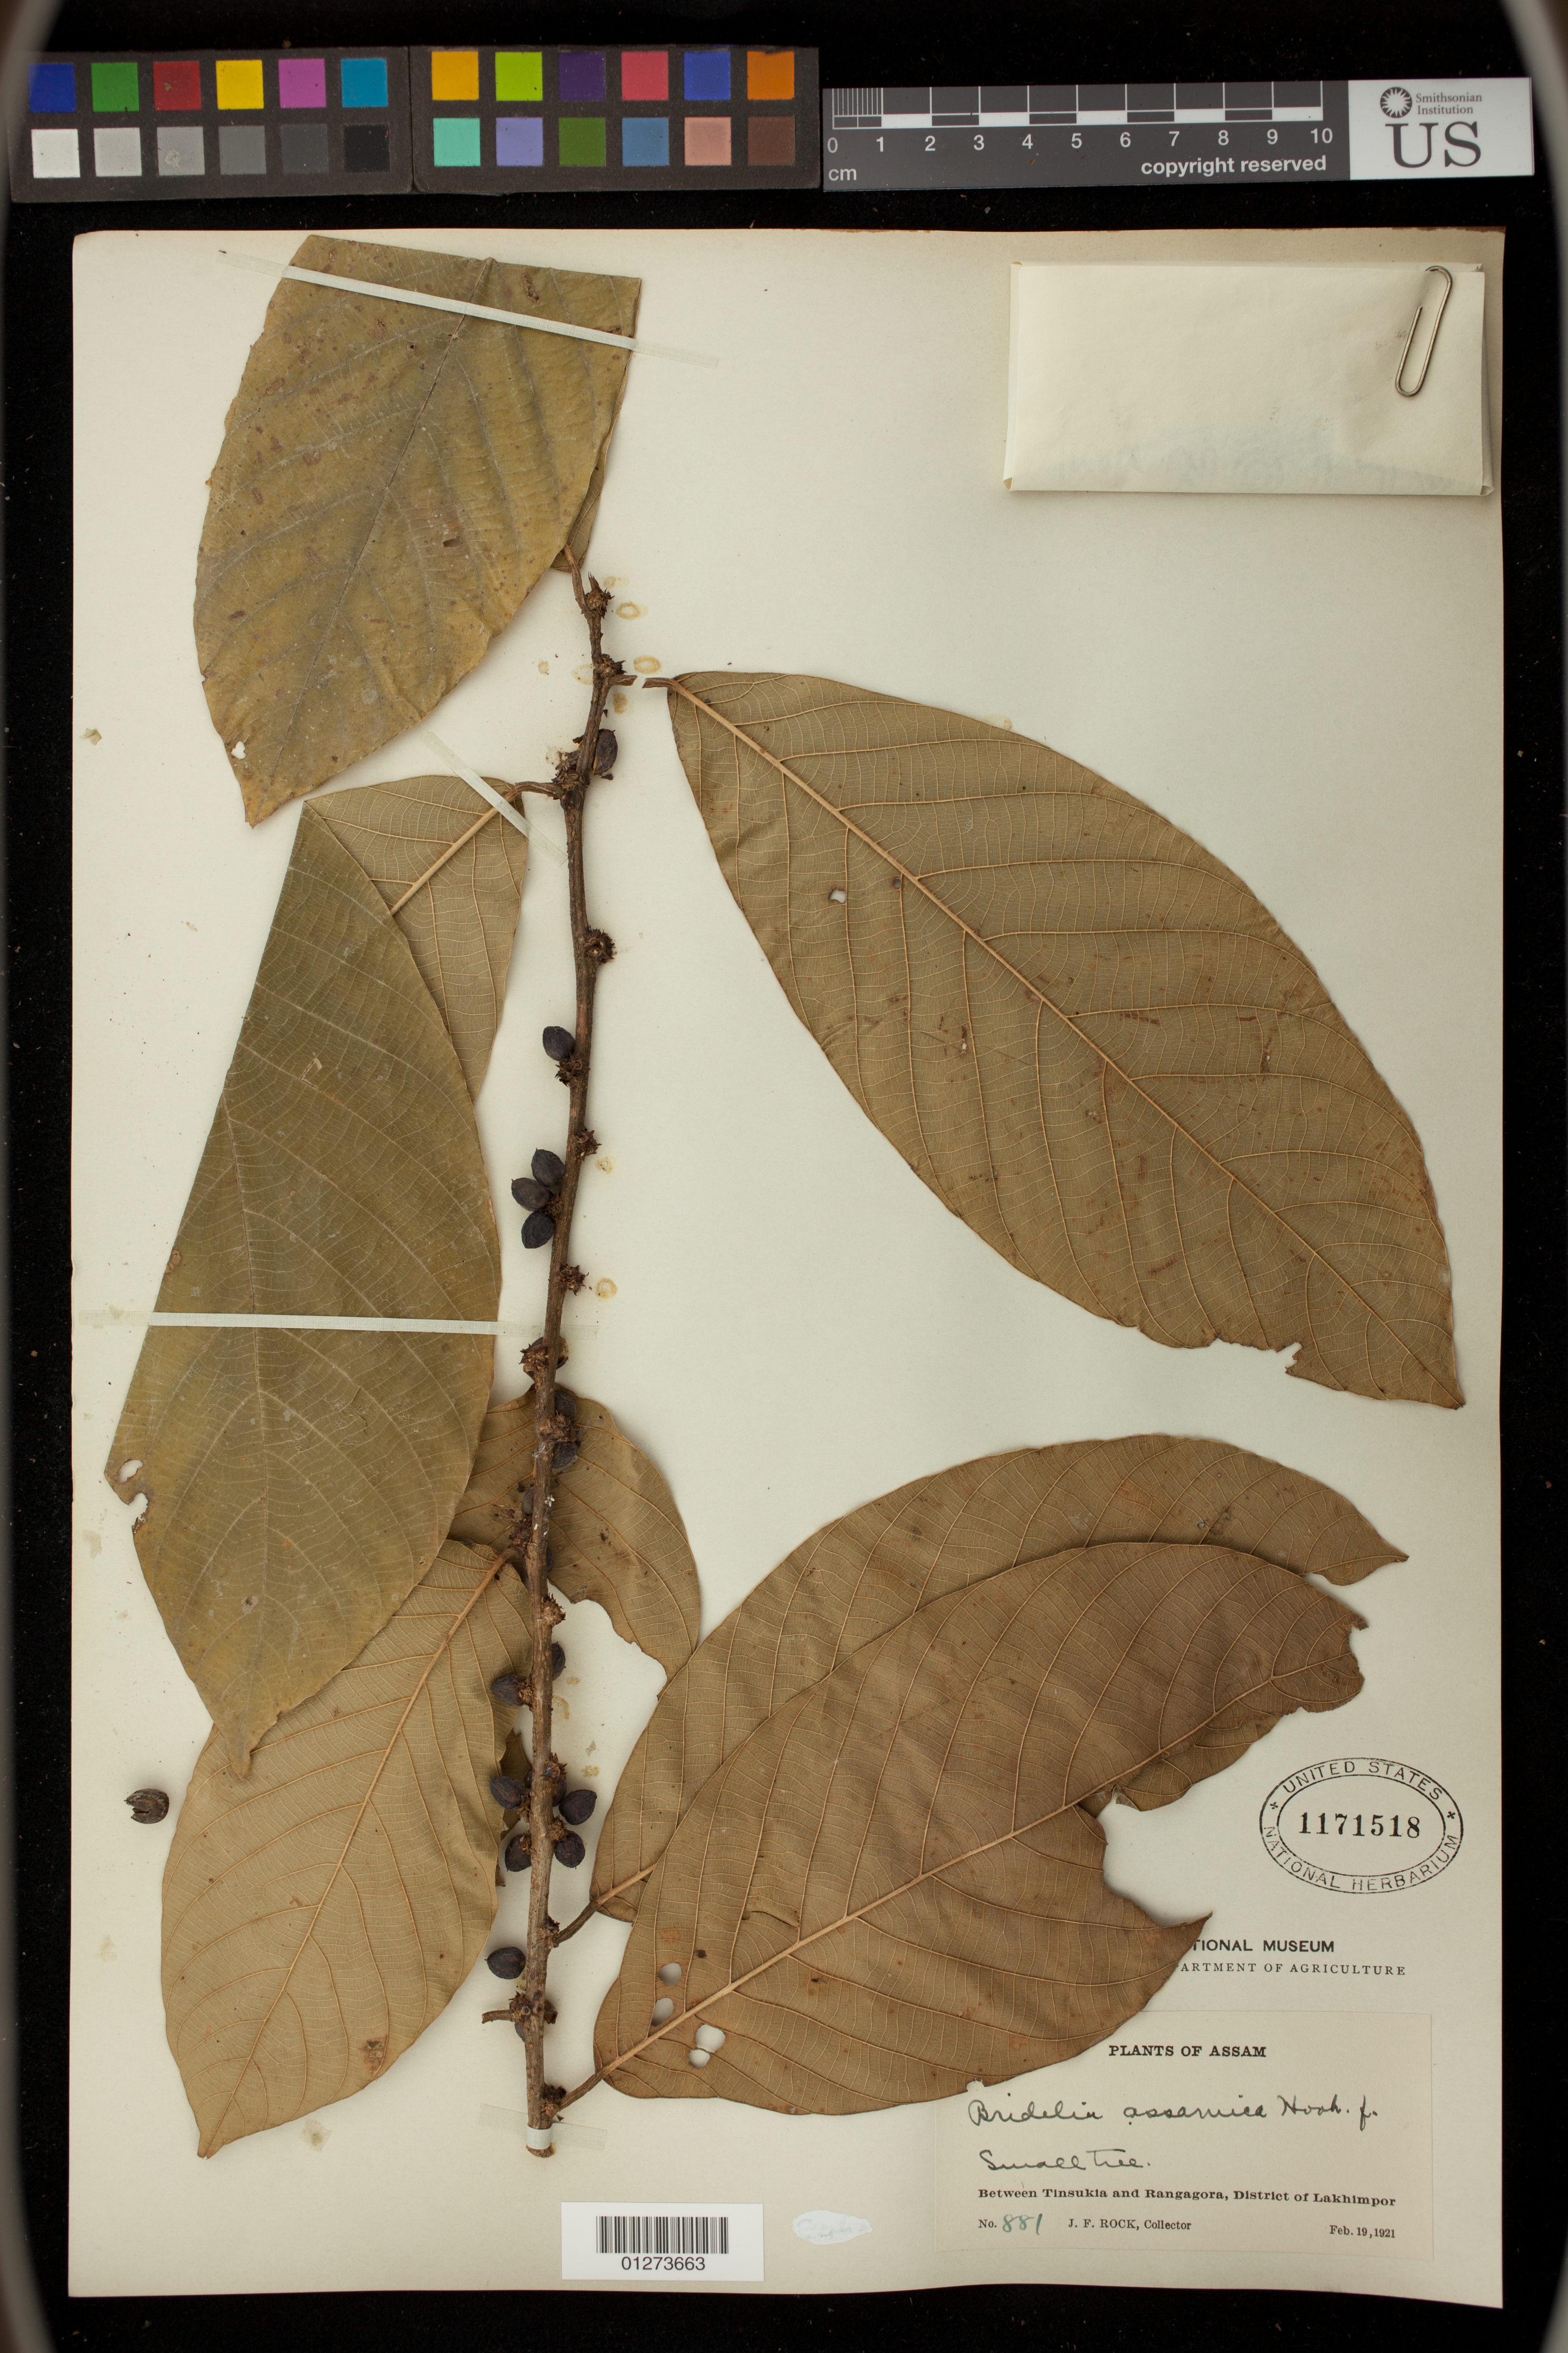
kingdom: Plantae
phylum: Tracheophyta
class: Magnoliopsida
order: Malpighiales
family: Phyllanthaceae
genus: Bridelia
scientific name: Bridelia assamica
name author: Hook. f.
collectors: J. Rock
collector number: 881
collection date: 1921-02-19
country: India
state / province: Assam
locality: Between Tinsukia and Rangagora, District of Lakhimpor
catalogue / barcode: US 1171518